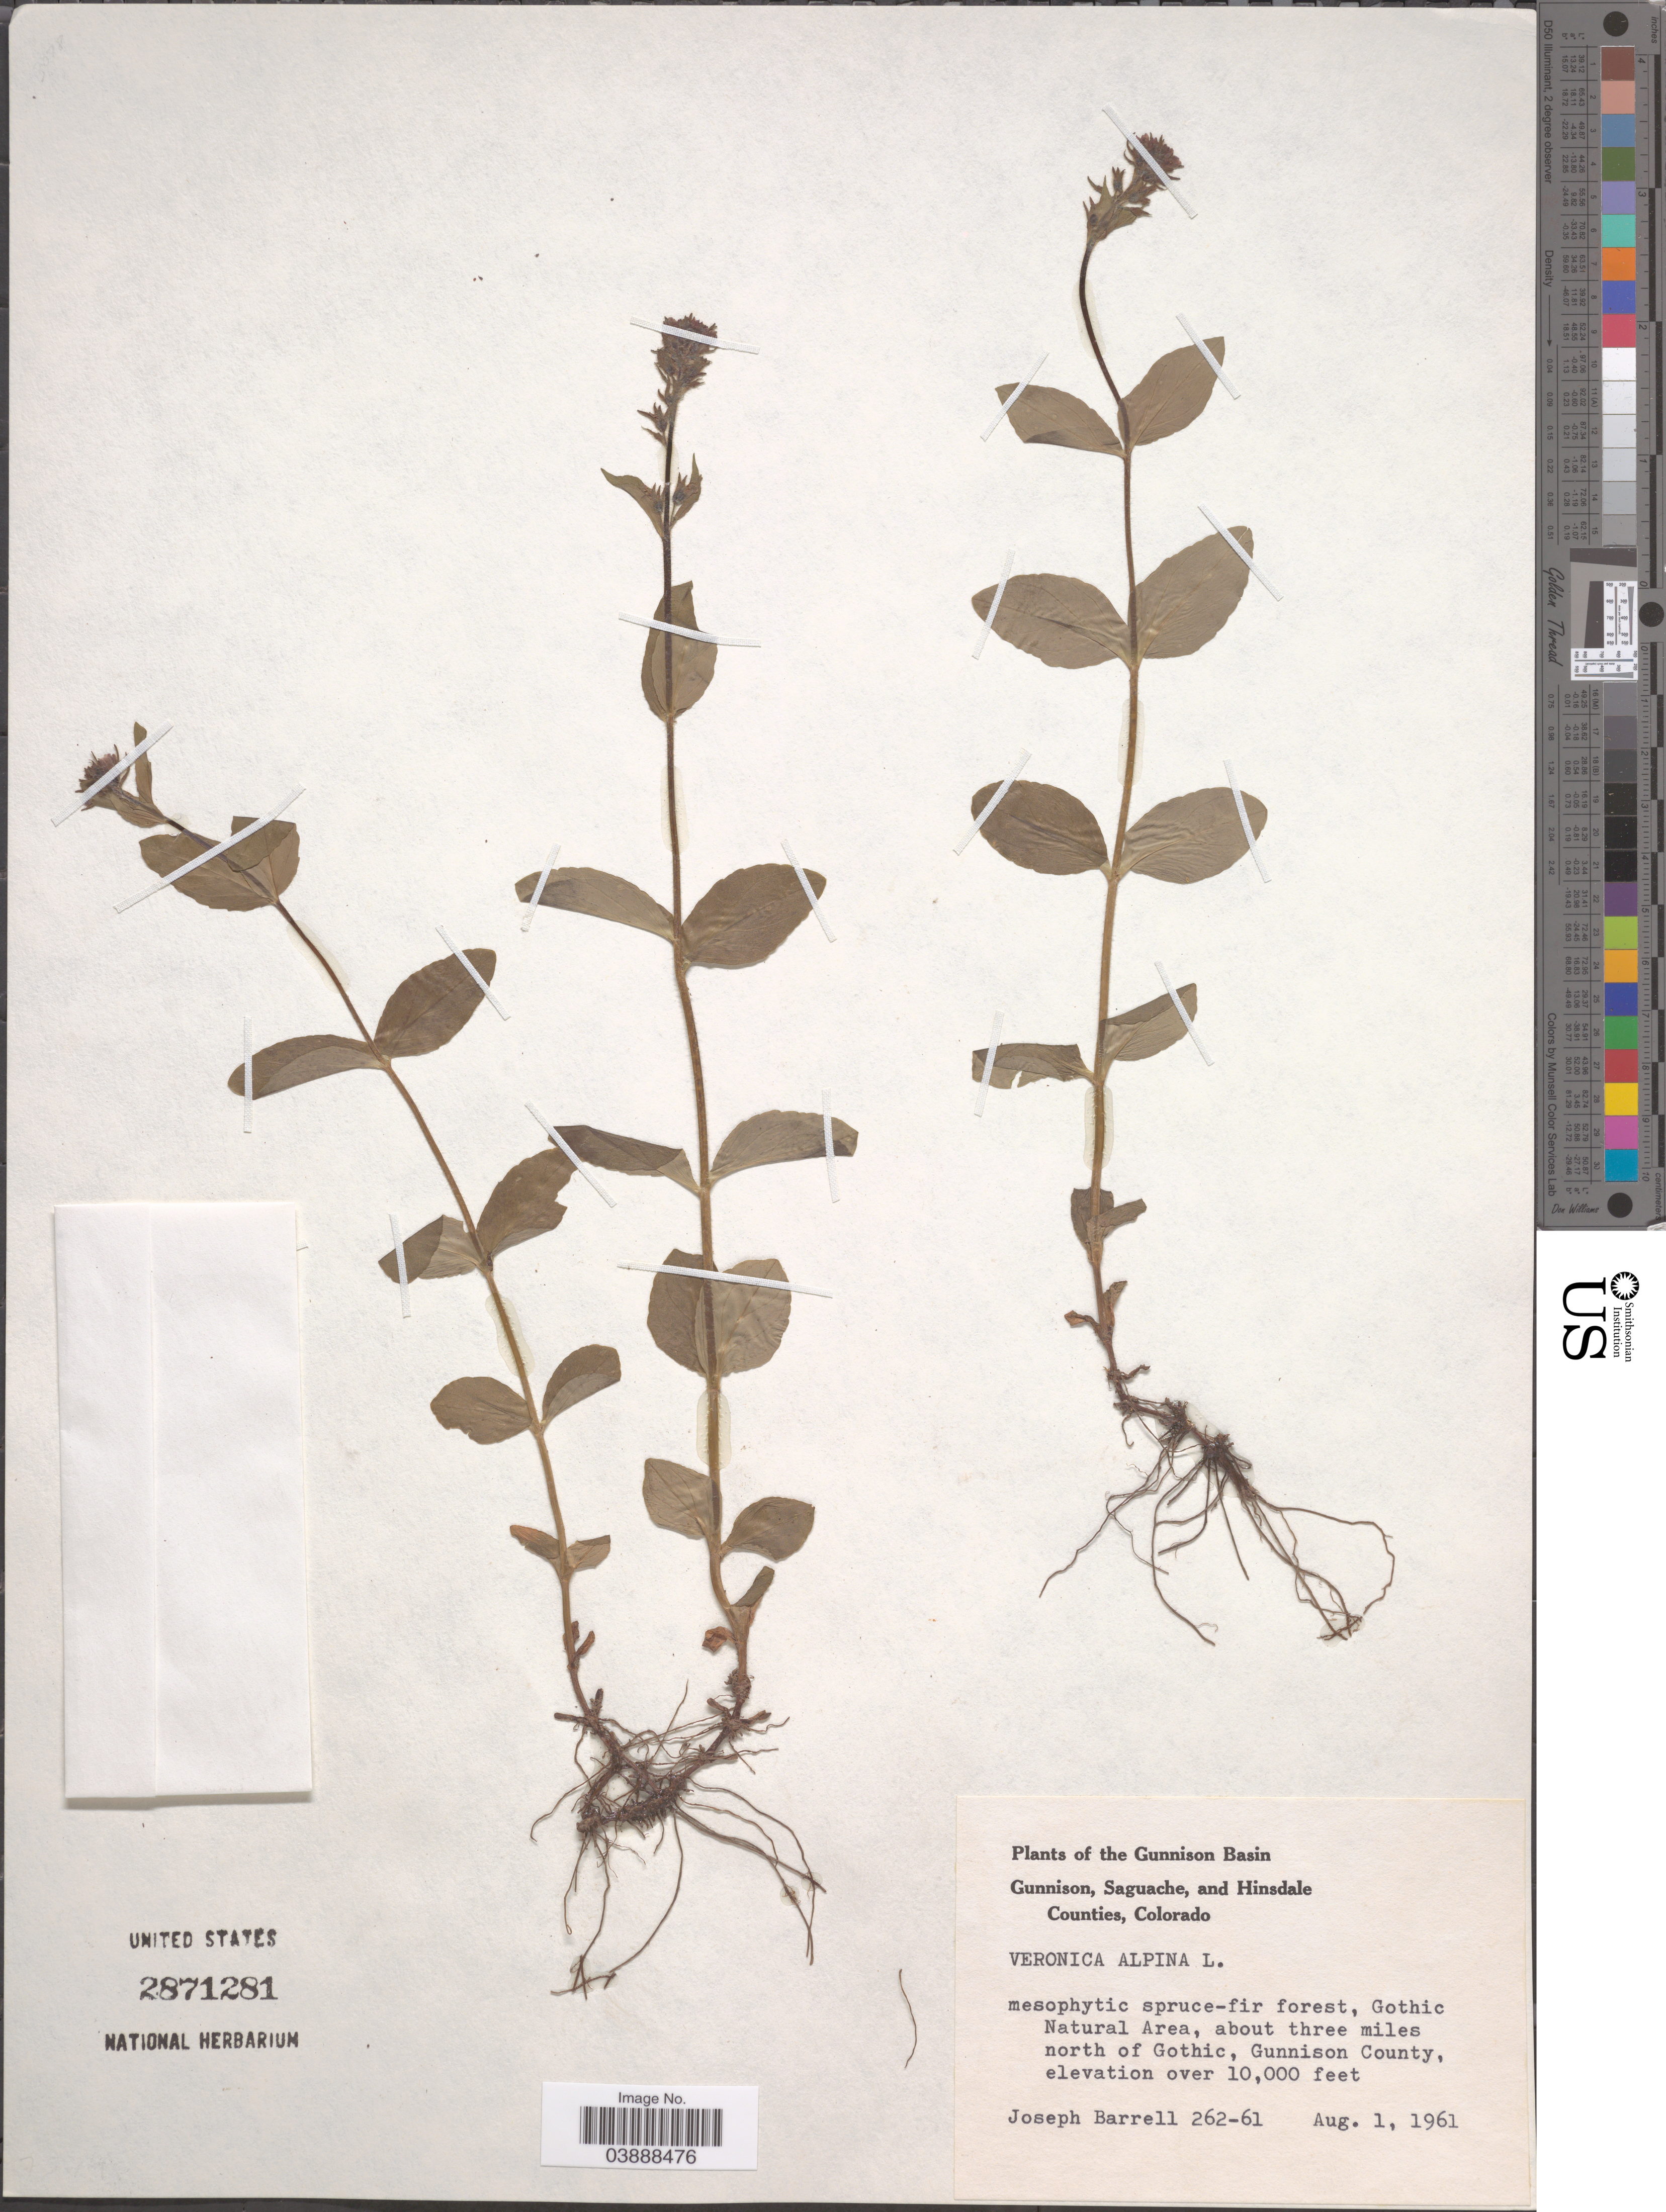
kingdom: Plantae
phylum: Tracheophyta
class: Magnoliopsida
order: Lamiales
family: Plantaginaceae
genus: Veronica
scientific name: Veronica wormskjoldii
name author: Roem. & Schult.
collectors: J. Barrell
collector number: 262-61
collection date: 1961-08-01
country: United States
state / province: Colorado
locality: The Gunnison Basin. Gothic Natural Area, about three miles north of Gothic, Gunnison County.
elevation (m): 3048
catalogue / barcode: US 2871281